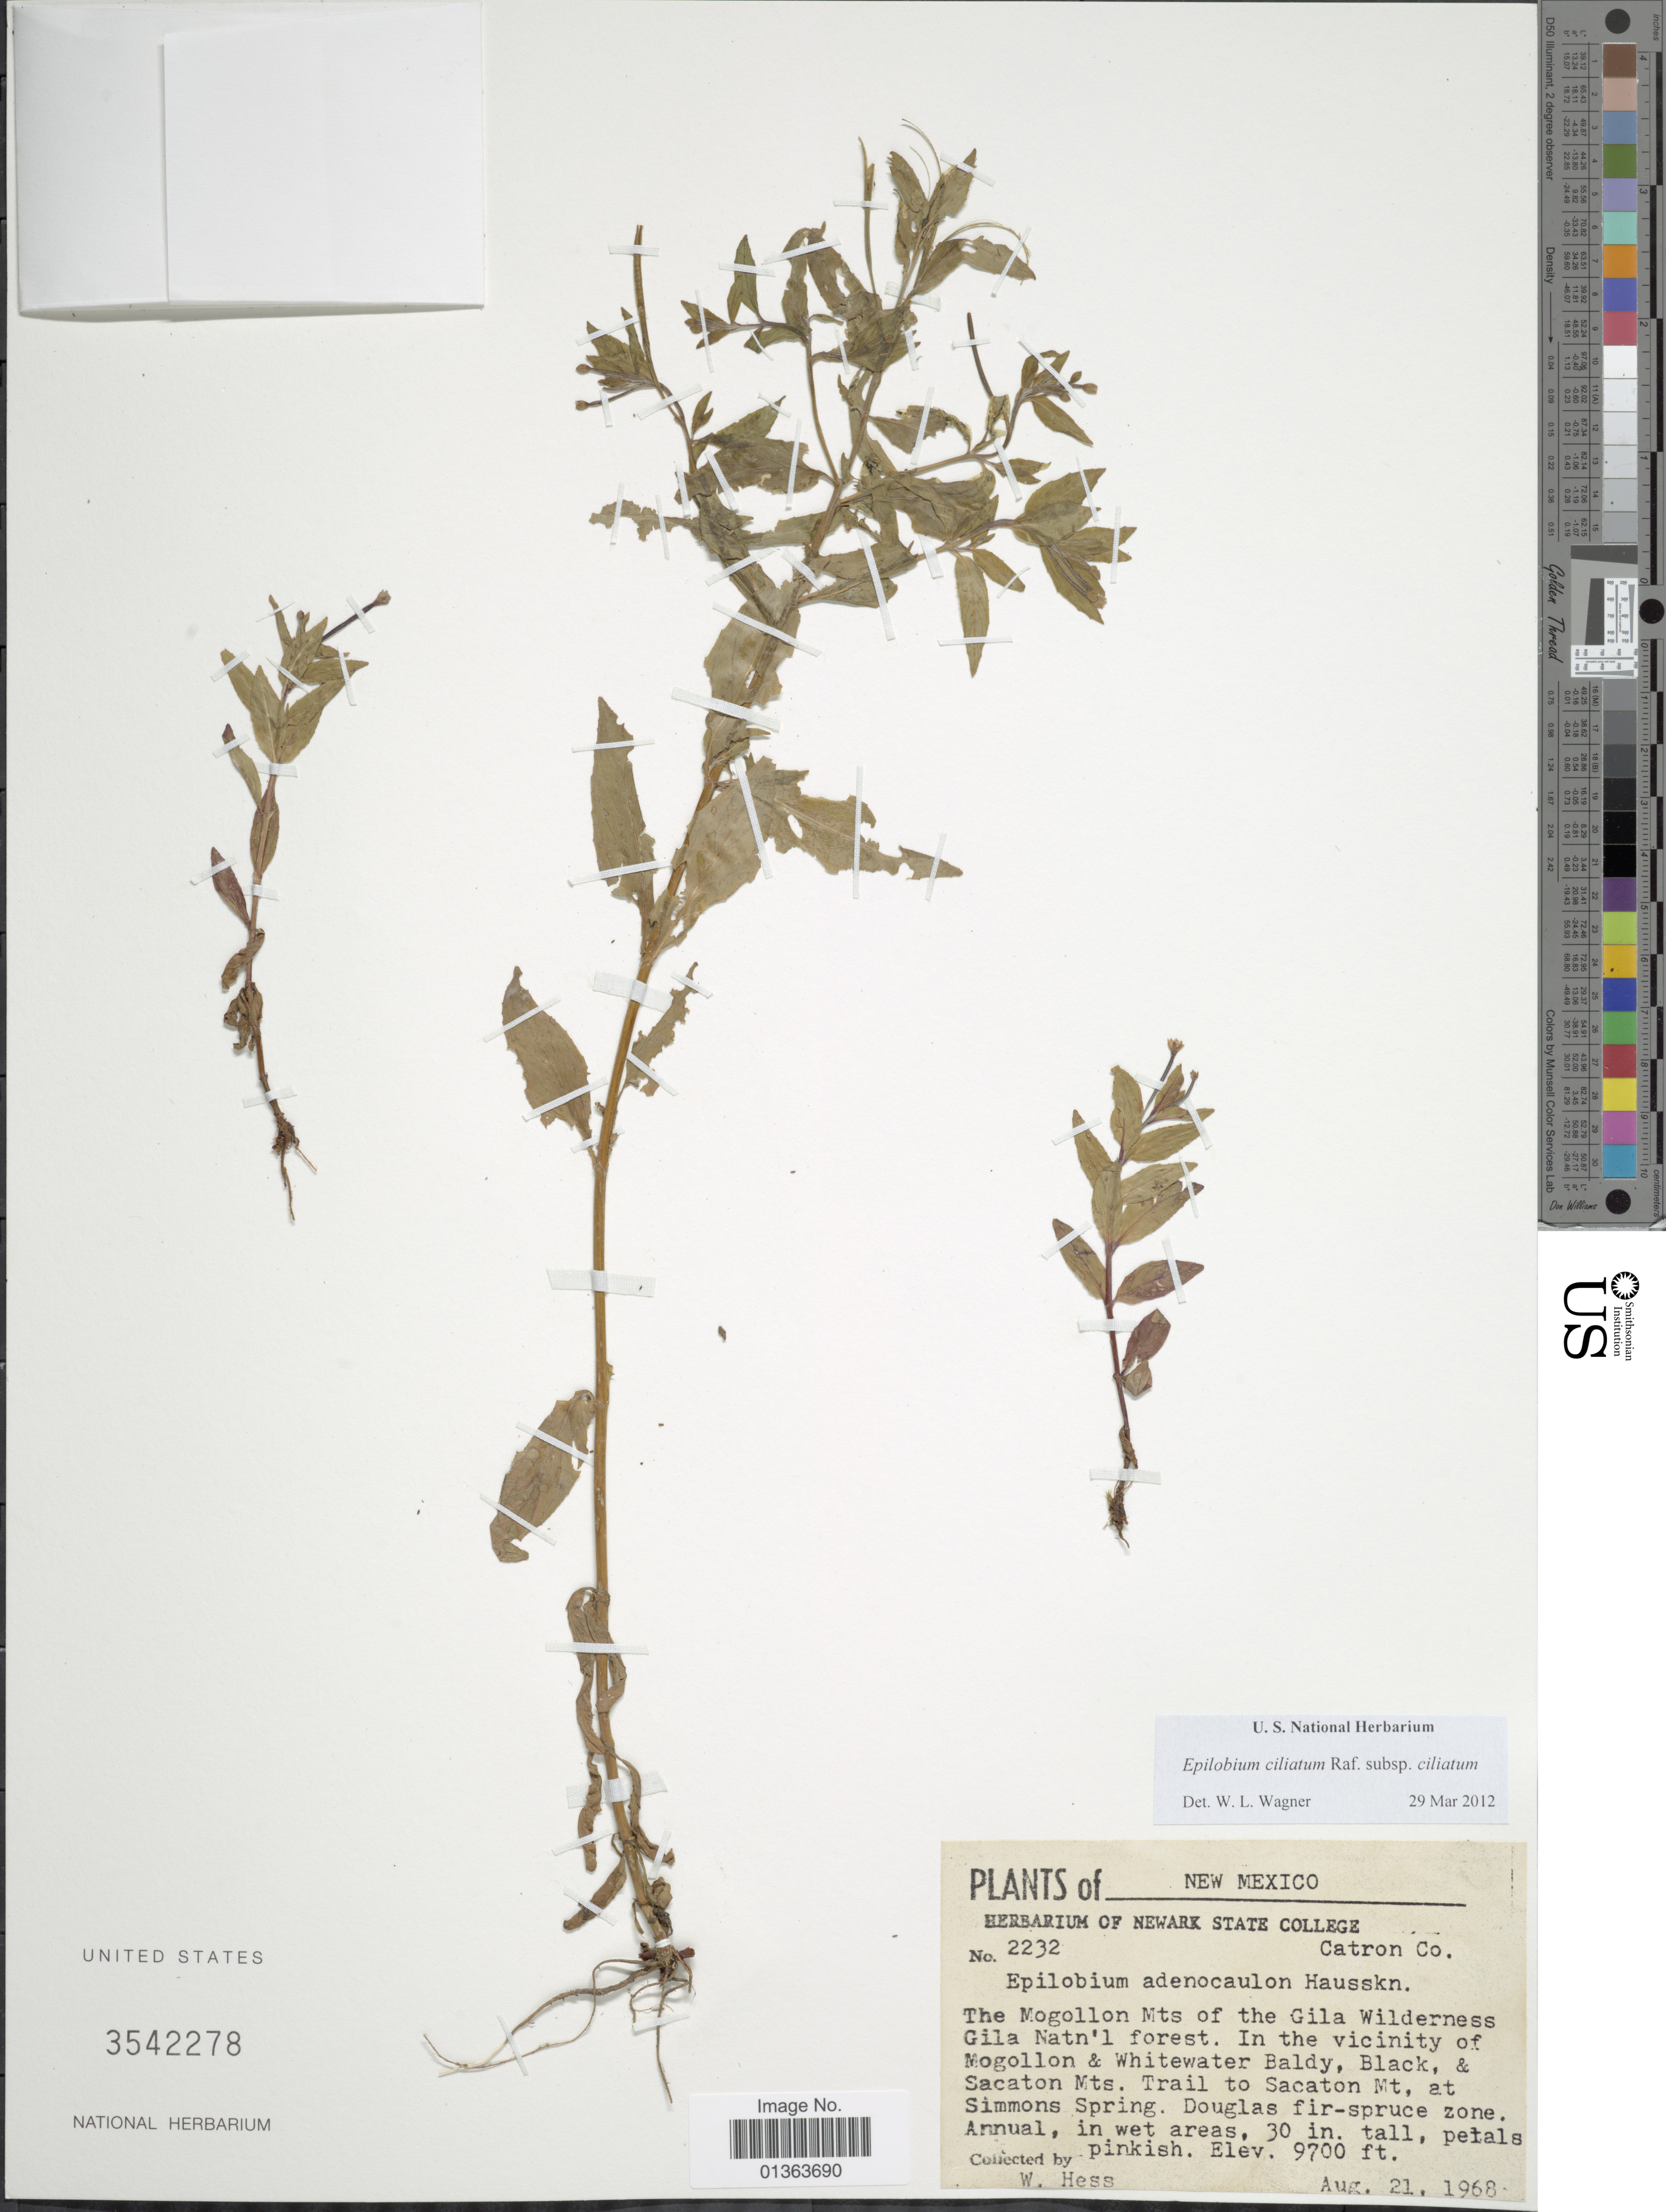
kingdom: Plantae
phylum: Tracheophyta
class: Magnoliopsida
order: Myrtales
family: Onagraceae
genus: Epilobium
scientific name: Epilobium ciliatum subsp. ciliatum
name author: Raf.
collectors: W. Hess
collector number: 2232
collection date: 1968-08-21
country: United States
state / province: New Mexico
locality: The Mogollon Mts of the Gila Wilderness Gila Natn'l forest. In the vicinity of Mogollon & Whitewater Baldy, Black, & Sacaton Mts. Trail to Sacaton Mt. at Simmons Spring.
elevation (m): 2957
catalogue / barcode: US 3542278